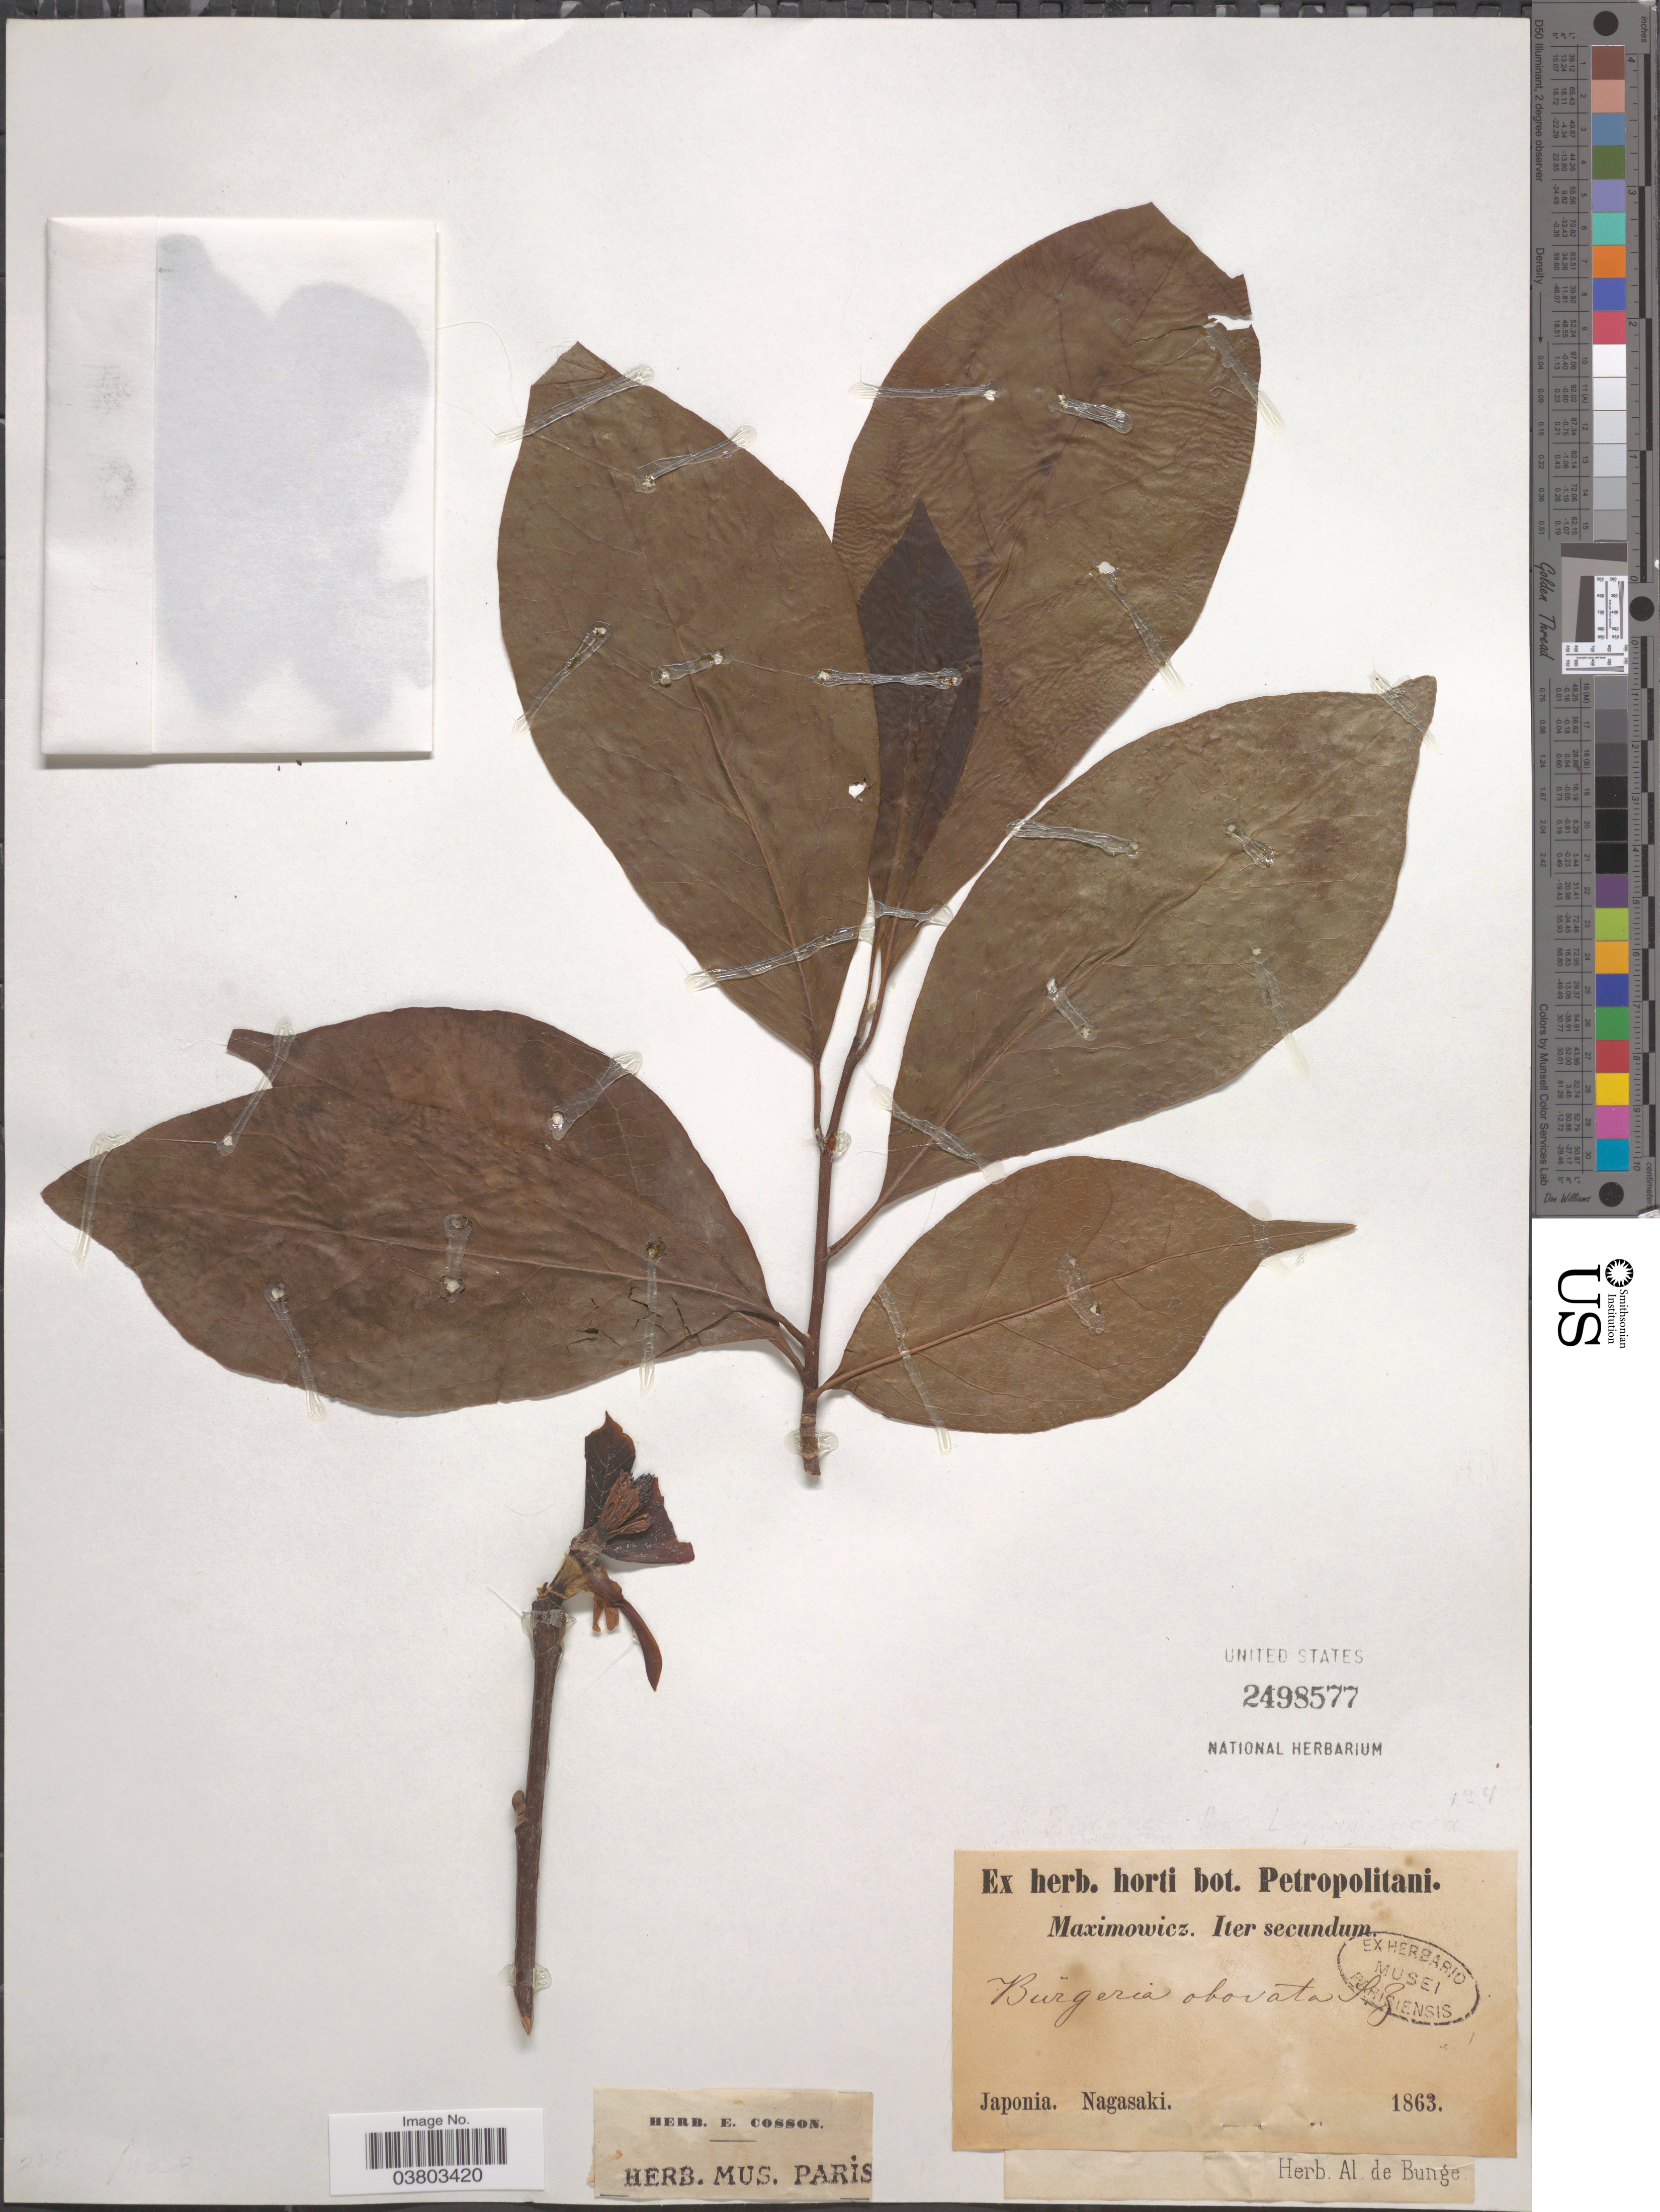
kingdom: Plantae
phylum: Tracheophyta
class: Magnoliopsida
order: Magnoliales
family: Magnoliaceae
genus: Magnolia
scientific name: Magnolia obovata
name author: Thunb.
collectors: Maximowicz, --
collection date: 1863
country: Japan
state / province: Nagasaki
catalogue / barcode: US 2498577